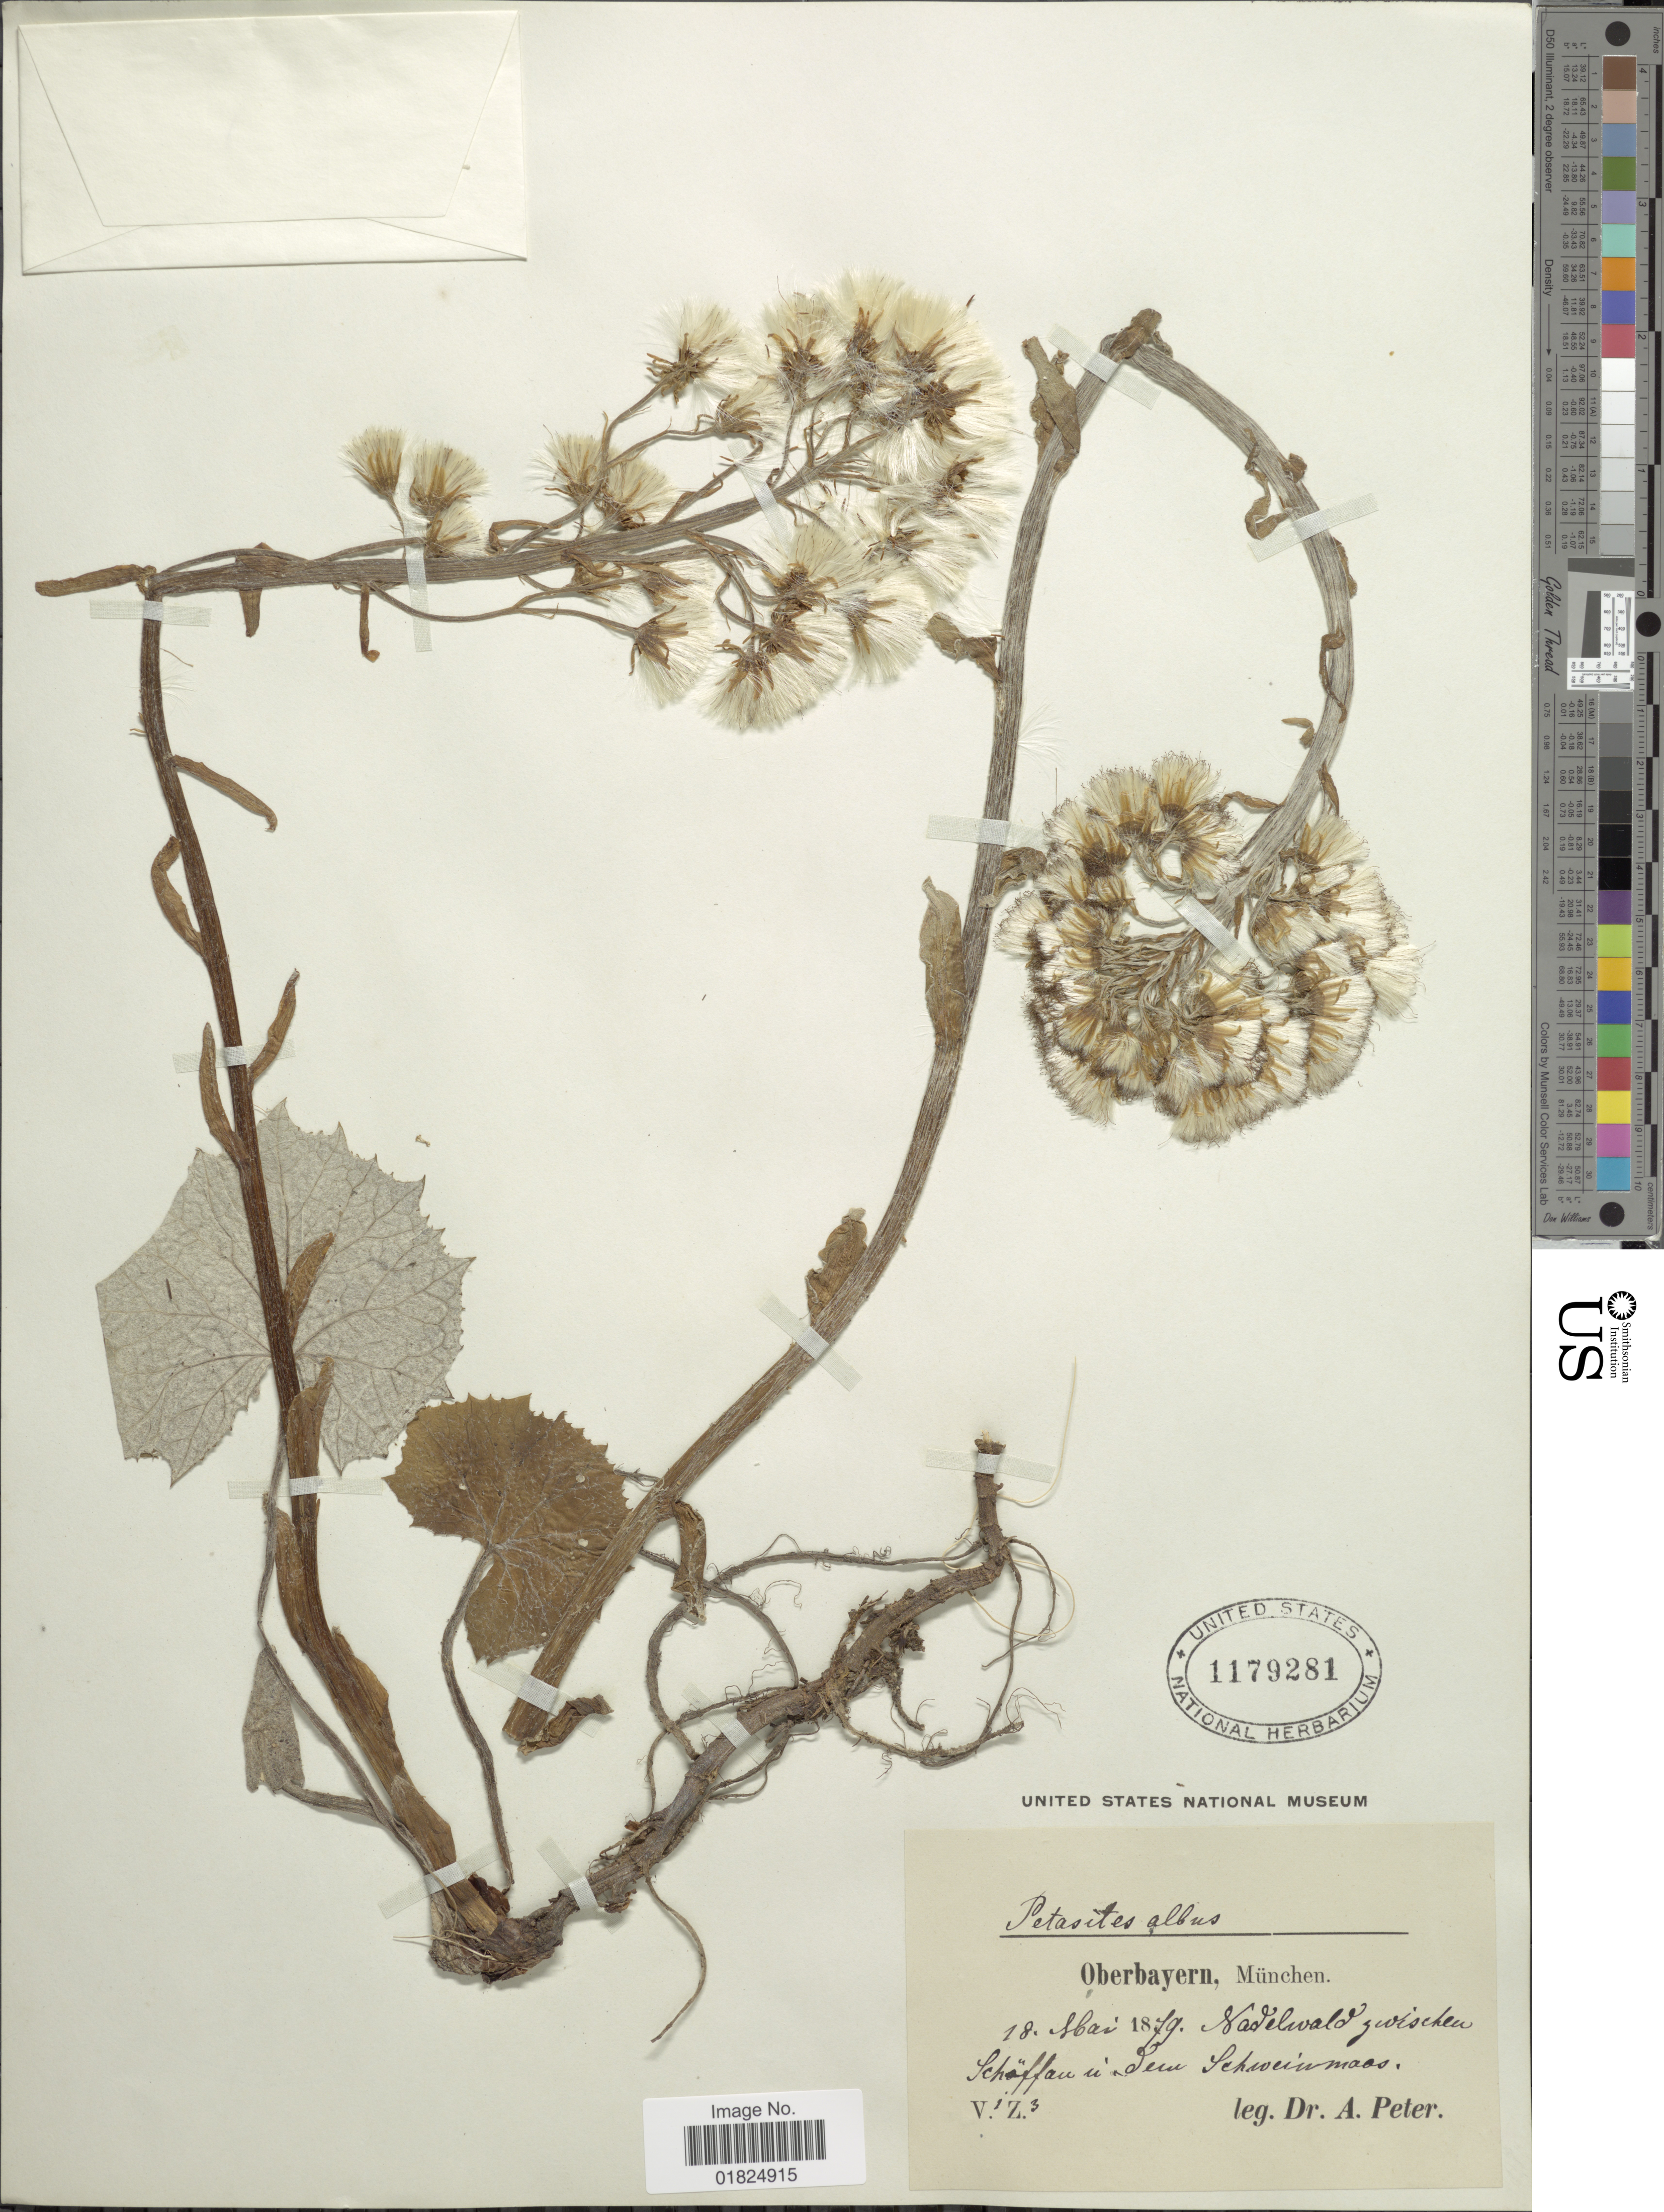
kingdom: Plantae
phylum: Tracheophyta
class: Magnoliopsida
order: Asterales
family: Asteraceae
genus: Petasites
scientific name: Petasites albus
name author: (L.) Gaertn.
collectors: A. Peter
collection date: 1879-05-18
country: Germany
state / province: Bayern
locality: Oberbayern, Munchen. Schöffau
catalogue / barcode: US 1179281